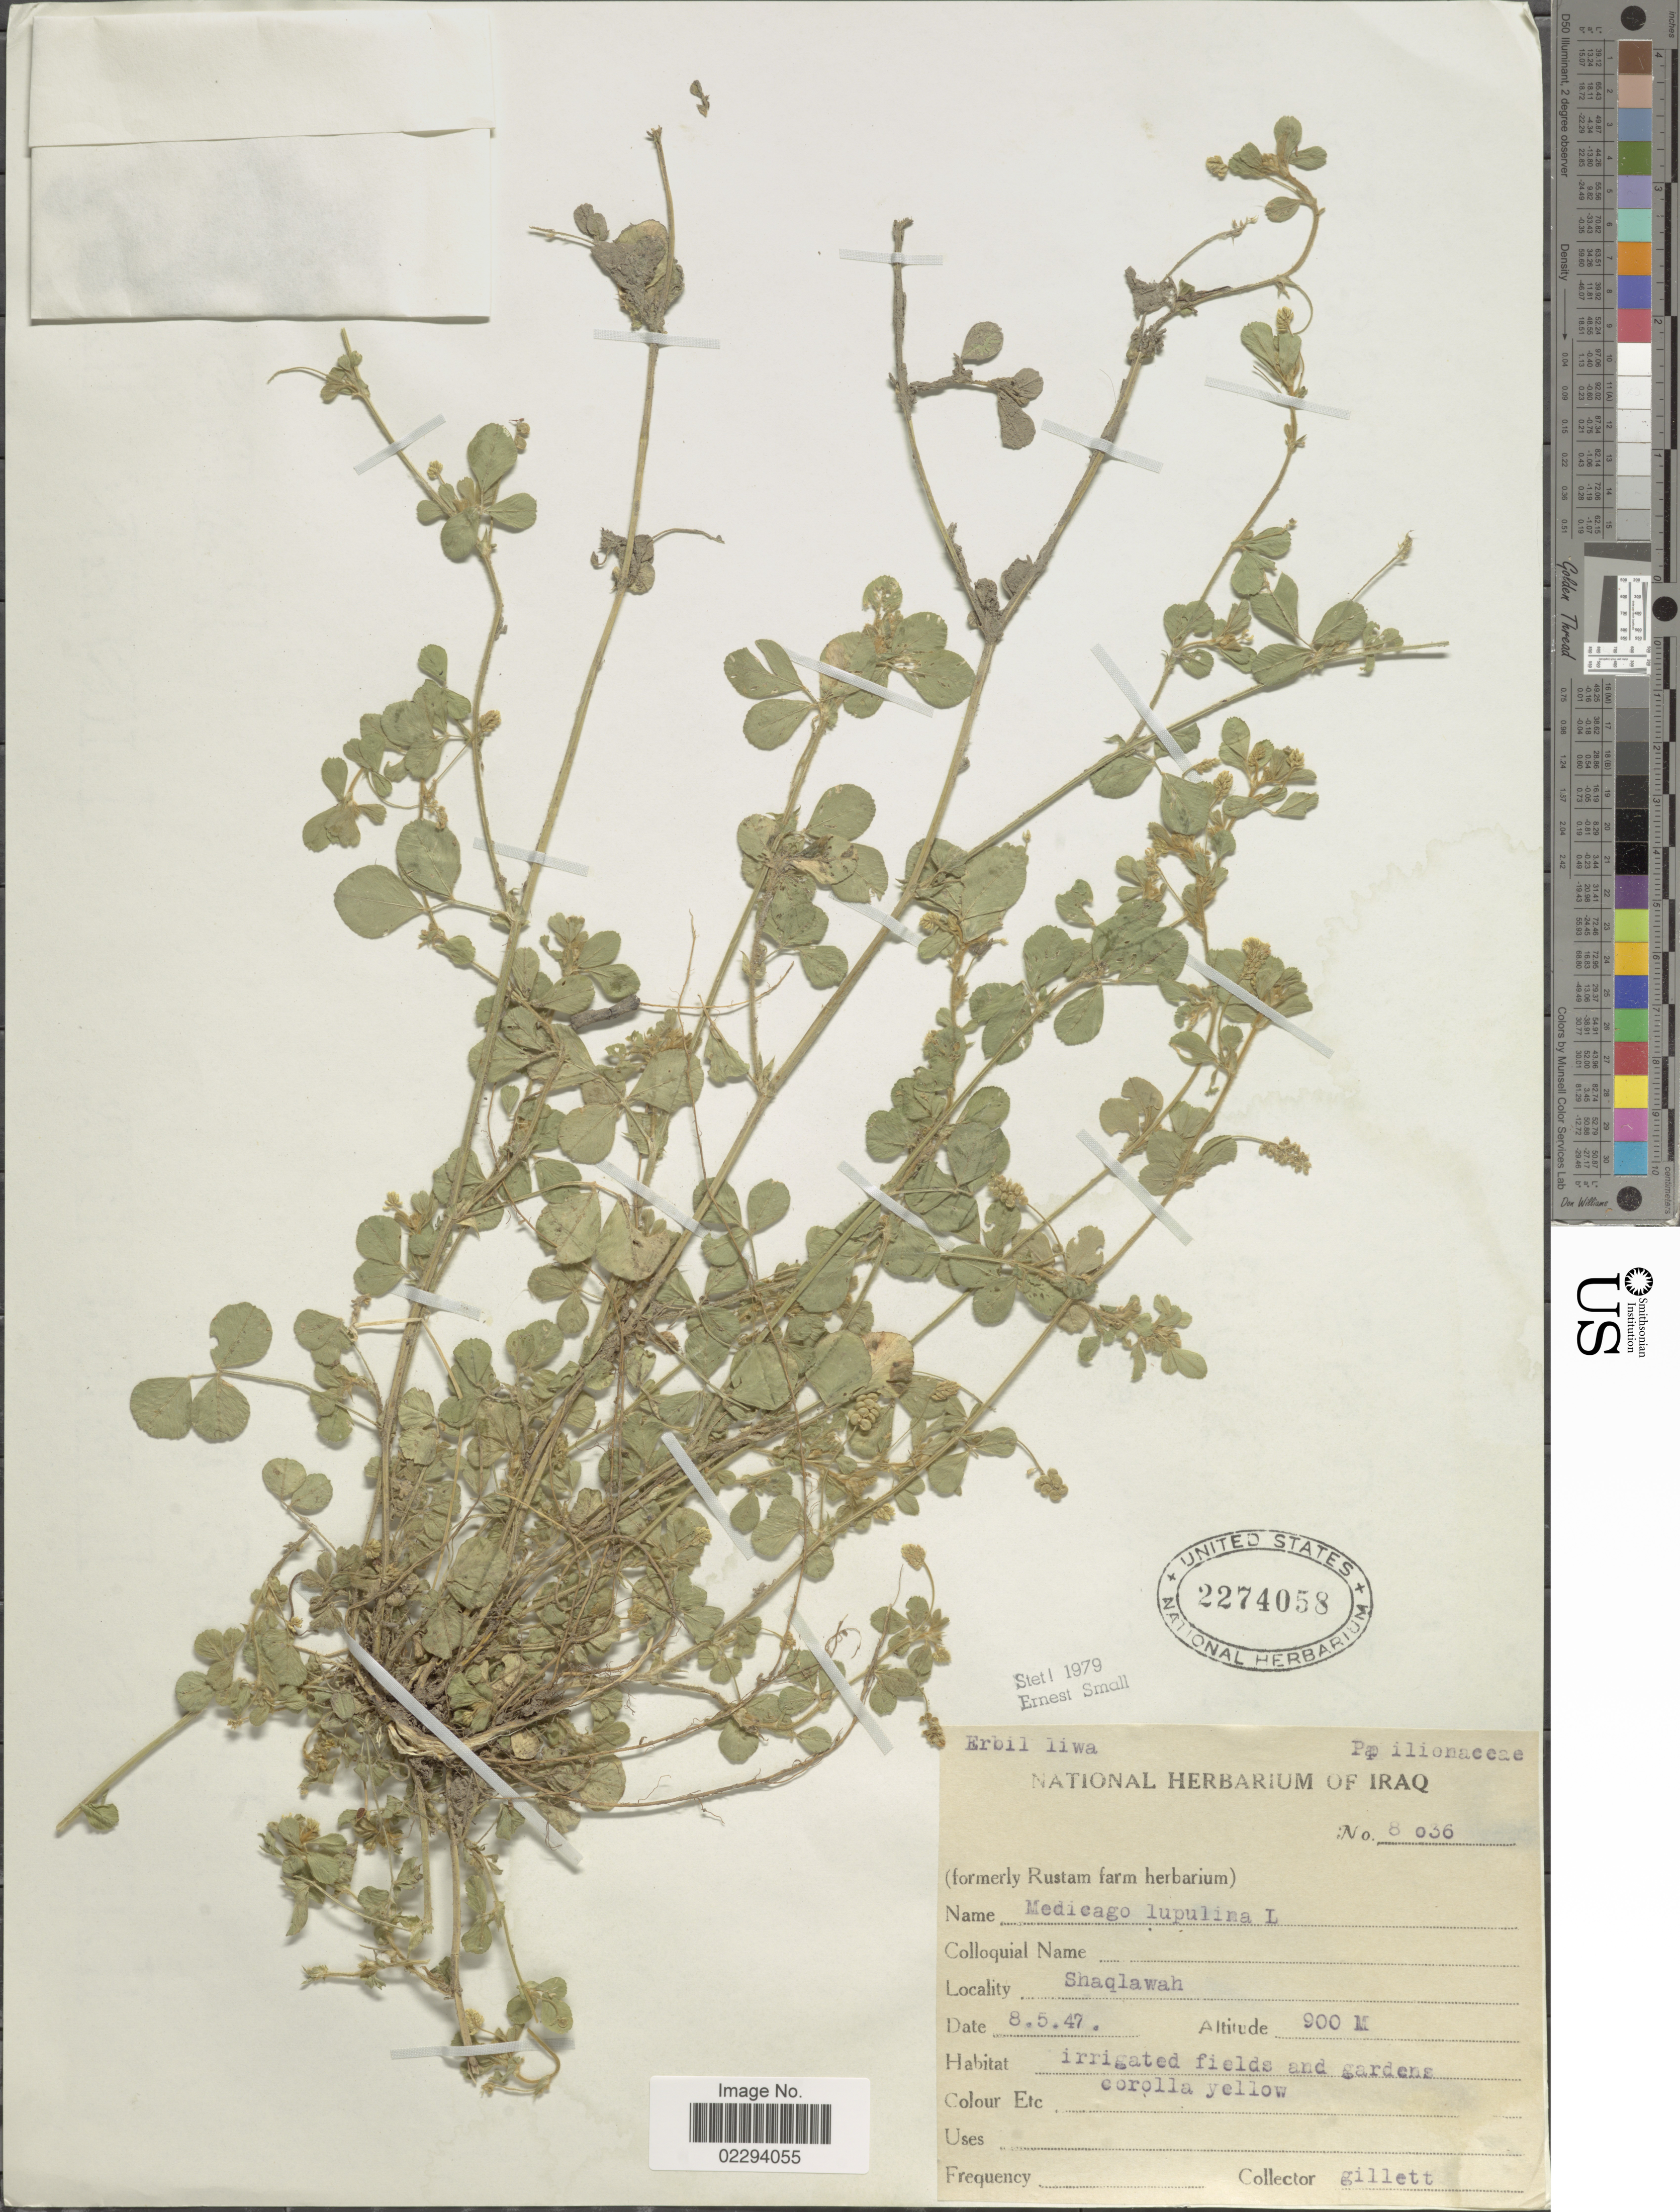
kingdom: Plantae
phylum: Tracheophyta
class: Magnoliopsida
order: Fabales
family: Fabaceae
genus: Medicago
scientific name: Medicago lupulina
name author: L.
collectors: Gillett, --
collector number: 8036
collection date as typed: Transcribed d/m/y: 8/5/47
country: Iraq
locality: Shaqlawah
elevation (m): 900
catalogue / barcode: US 2274058